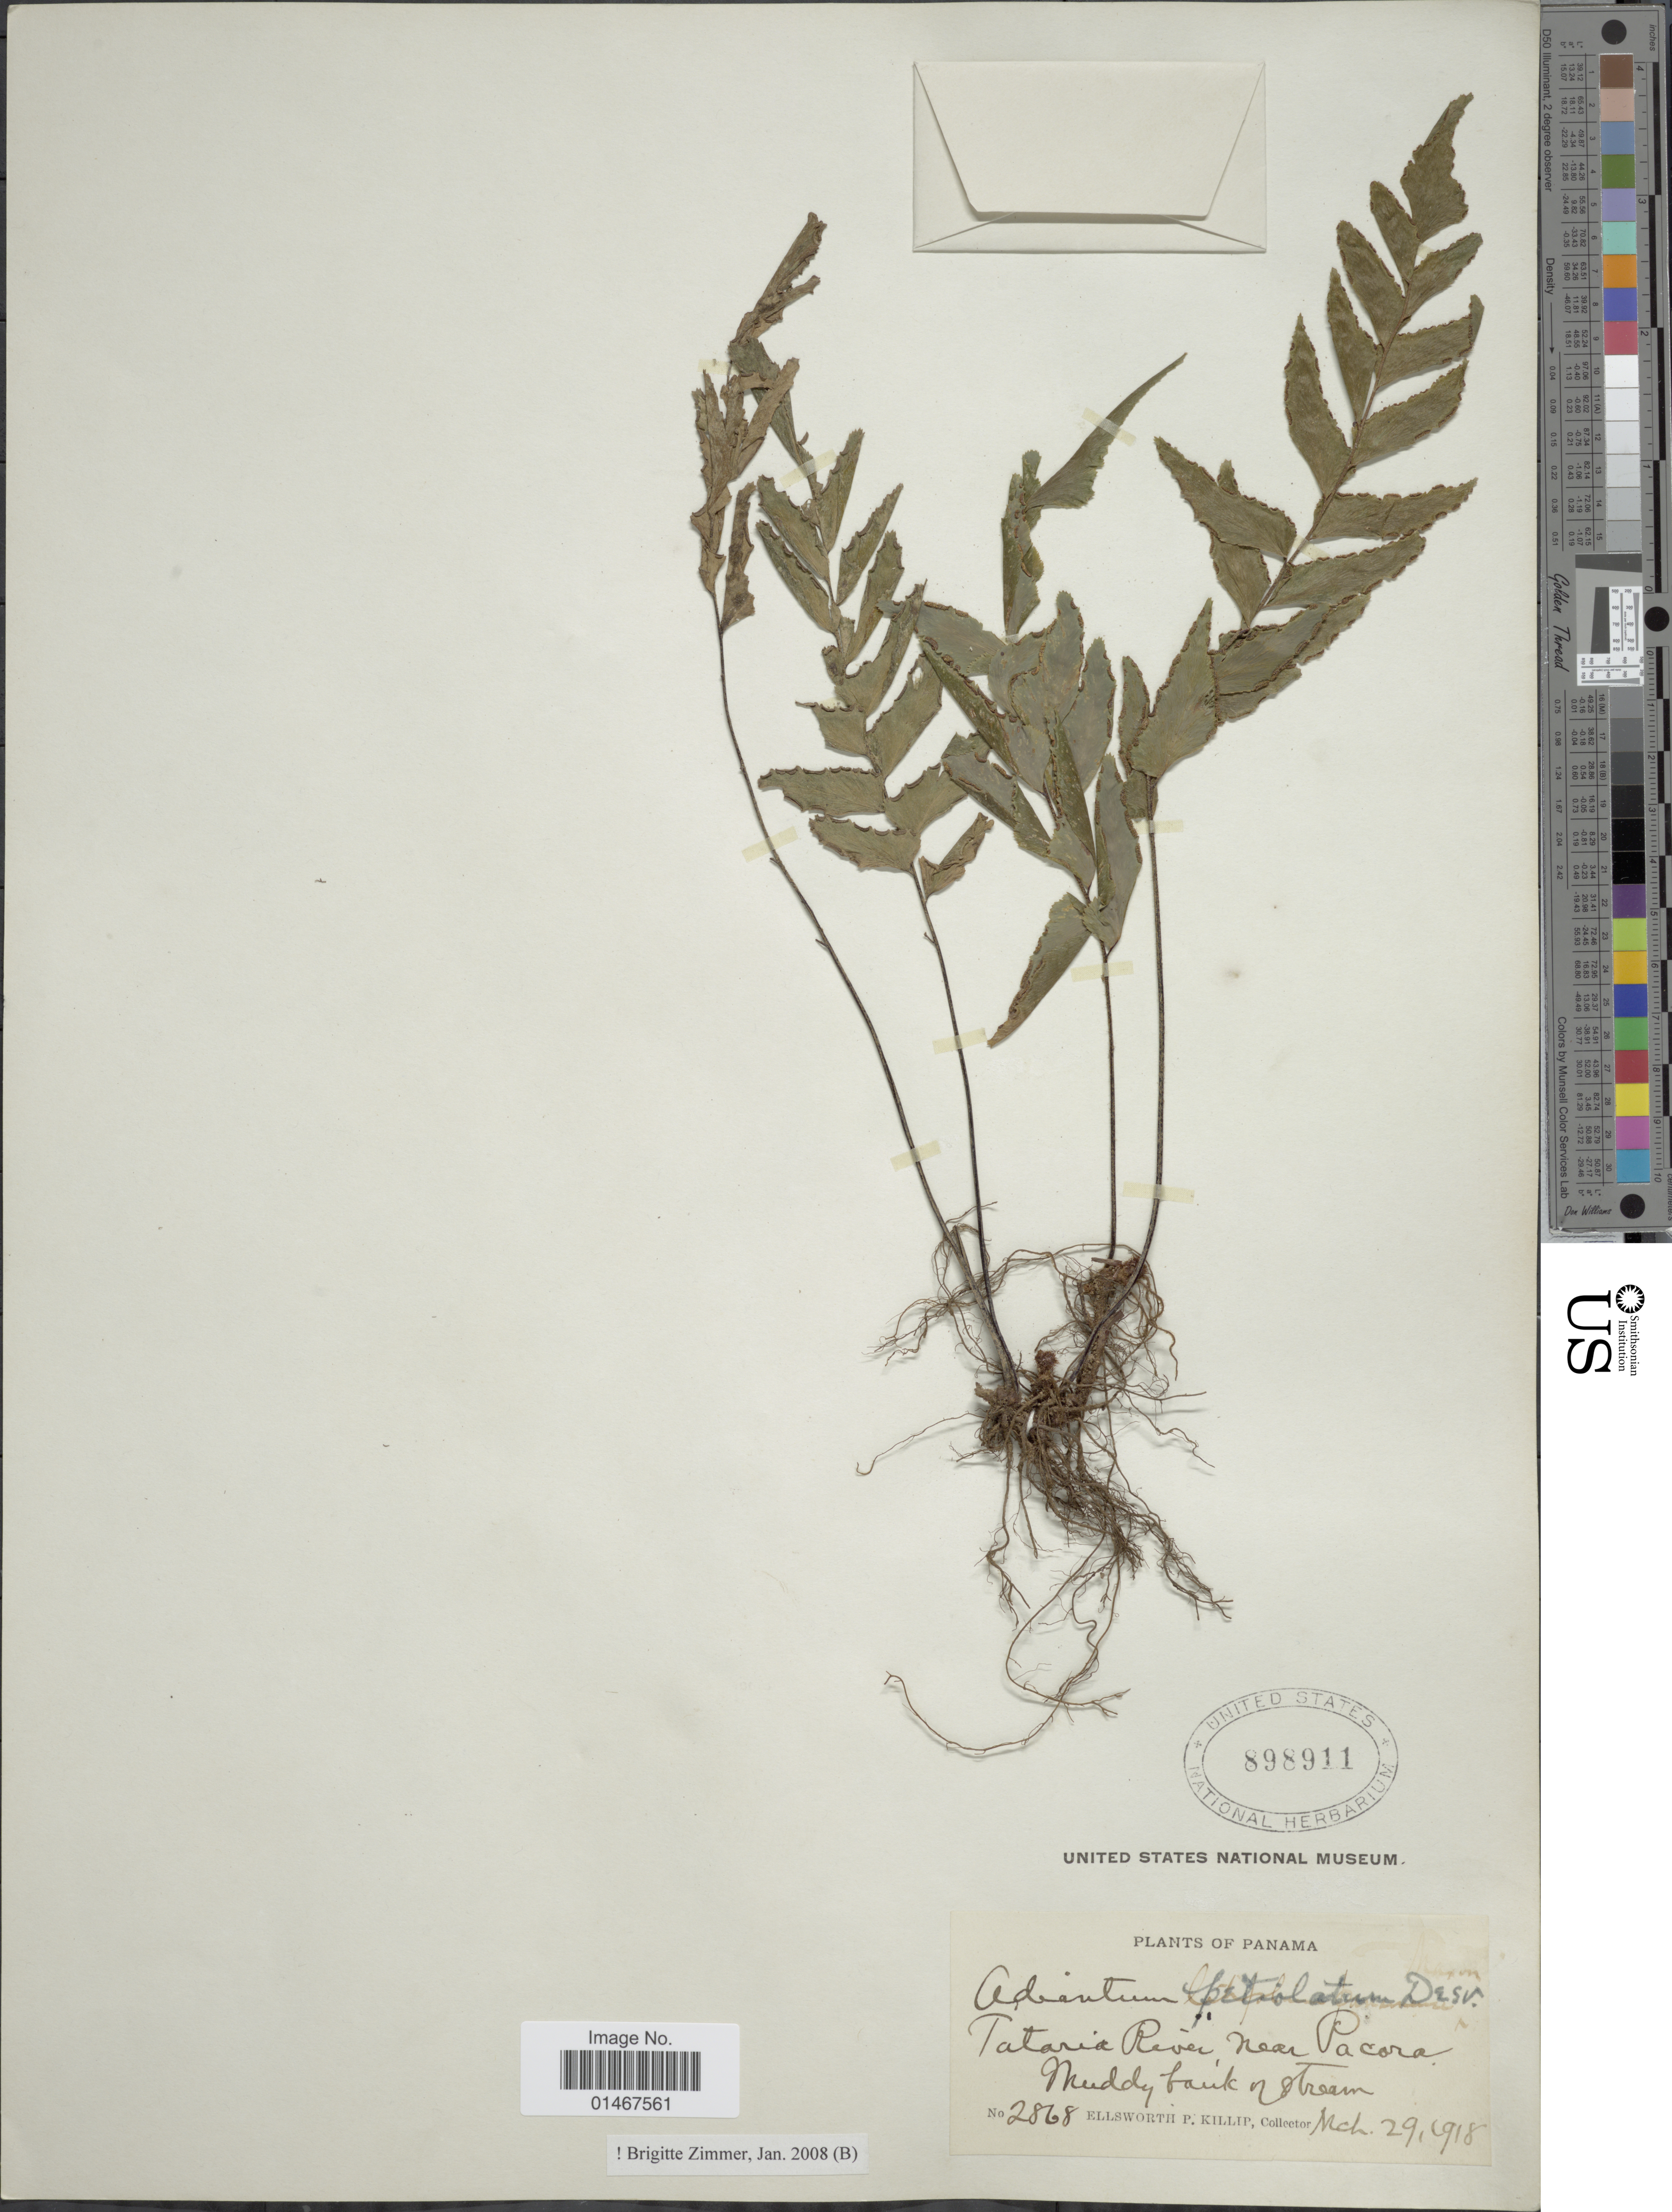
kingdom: Plantae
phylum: Tracheophyta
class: Polypodiopsida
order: Polypodiales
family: Pteridaceae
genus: Adiantum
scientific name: Adiantum petiolatum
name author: Desv.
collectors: E. P. Killip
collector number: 2868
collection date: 1918-03-29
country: Panama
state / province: Panamá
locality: Tataria River, near Pacora. Muddy bank of stream.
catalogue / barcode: US 898911